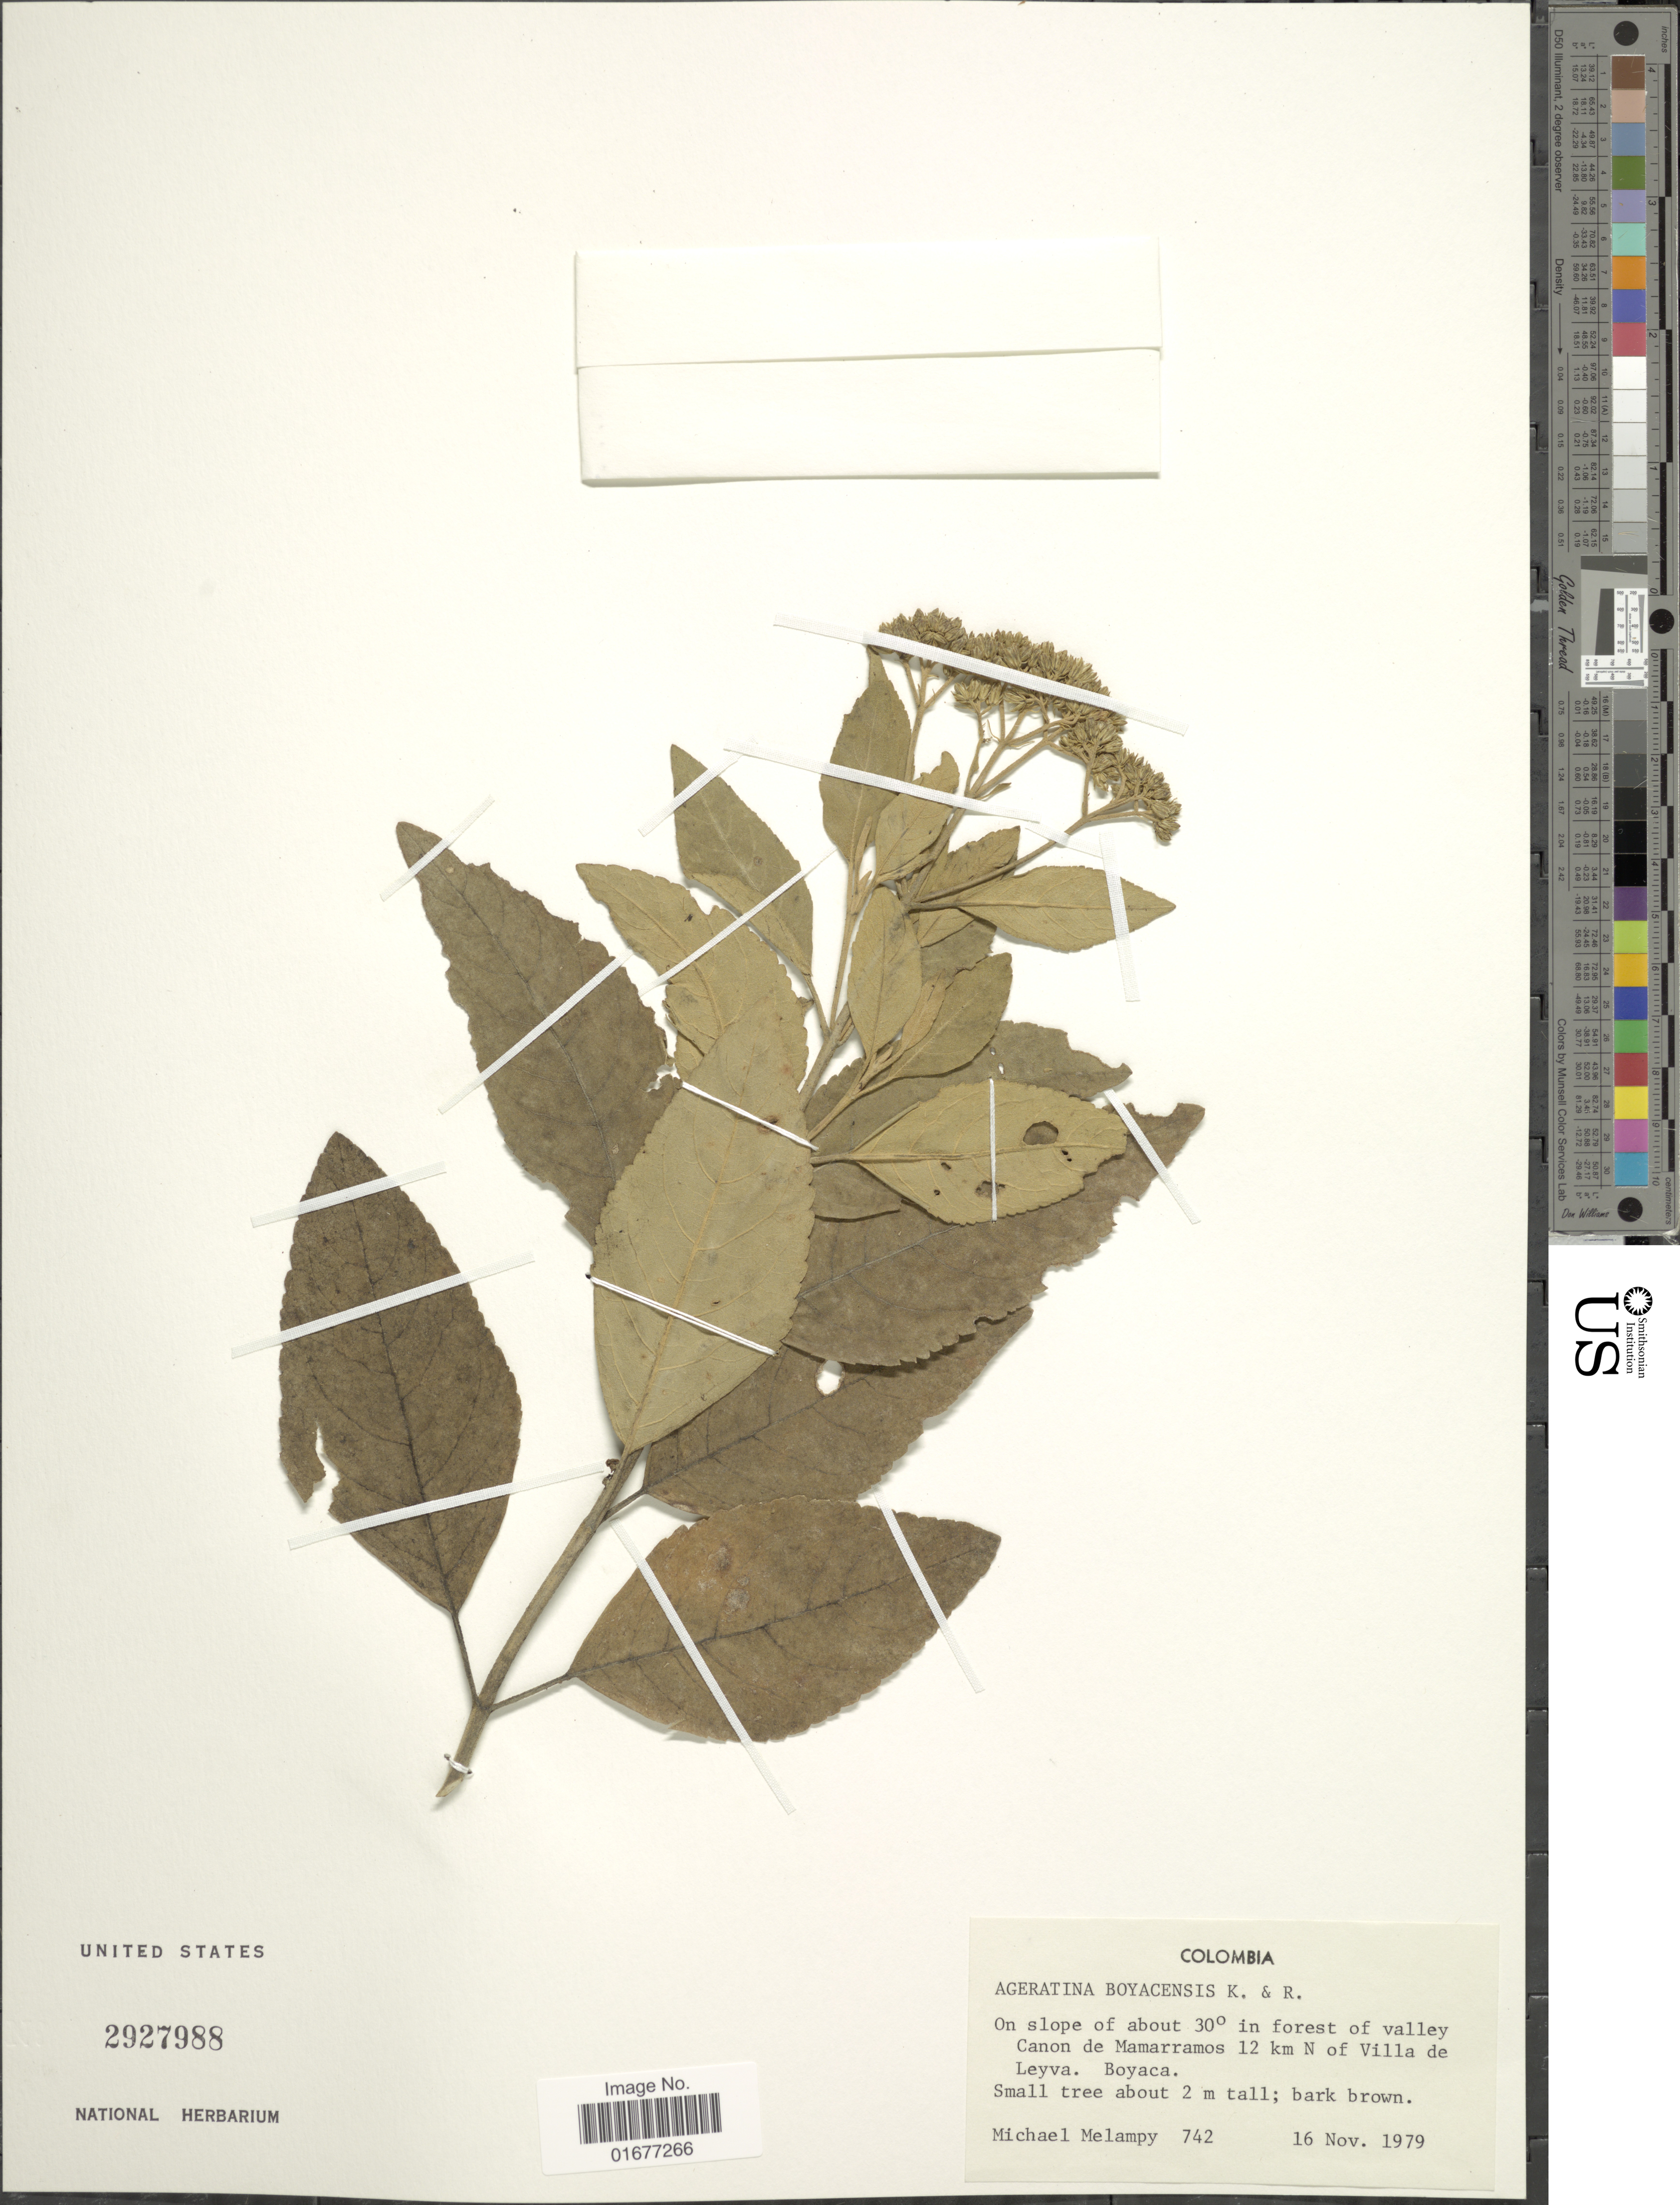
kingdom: Plantae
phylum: Tracheophyta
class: Magnoliopsida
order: Asterales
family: Asteraceae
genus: Ageratina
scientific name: Ageratina boyacensis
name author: R.M. King & H. Rob.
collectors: M. Melampy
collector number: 742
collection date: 1979-11-16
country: Colombia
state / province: Boyacá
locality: In forest of valley Canon de Mamarramos 12 km N of Villa de Leyva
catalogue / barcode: US 2927988